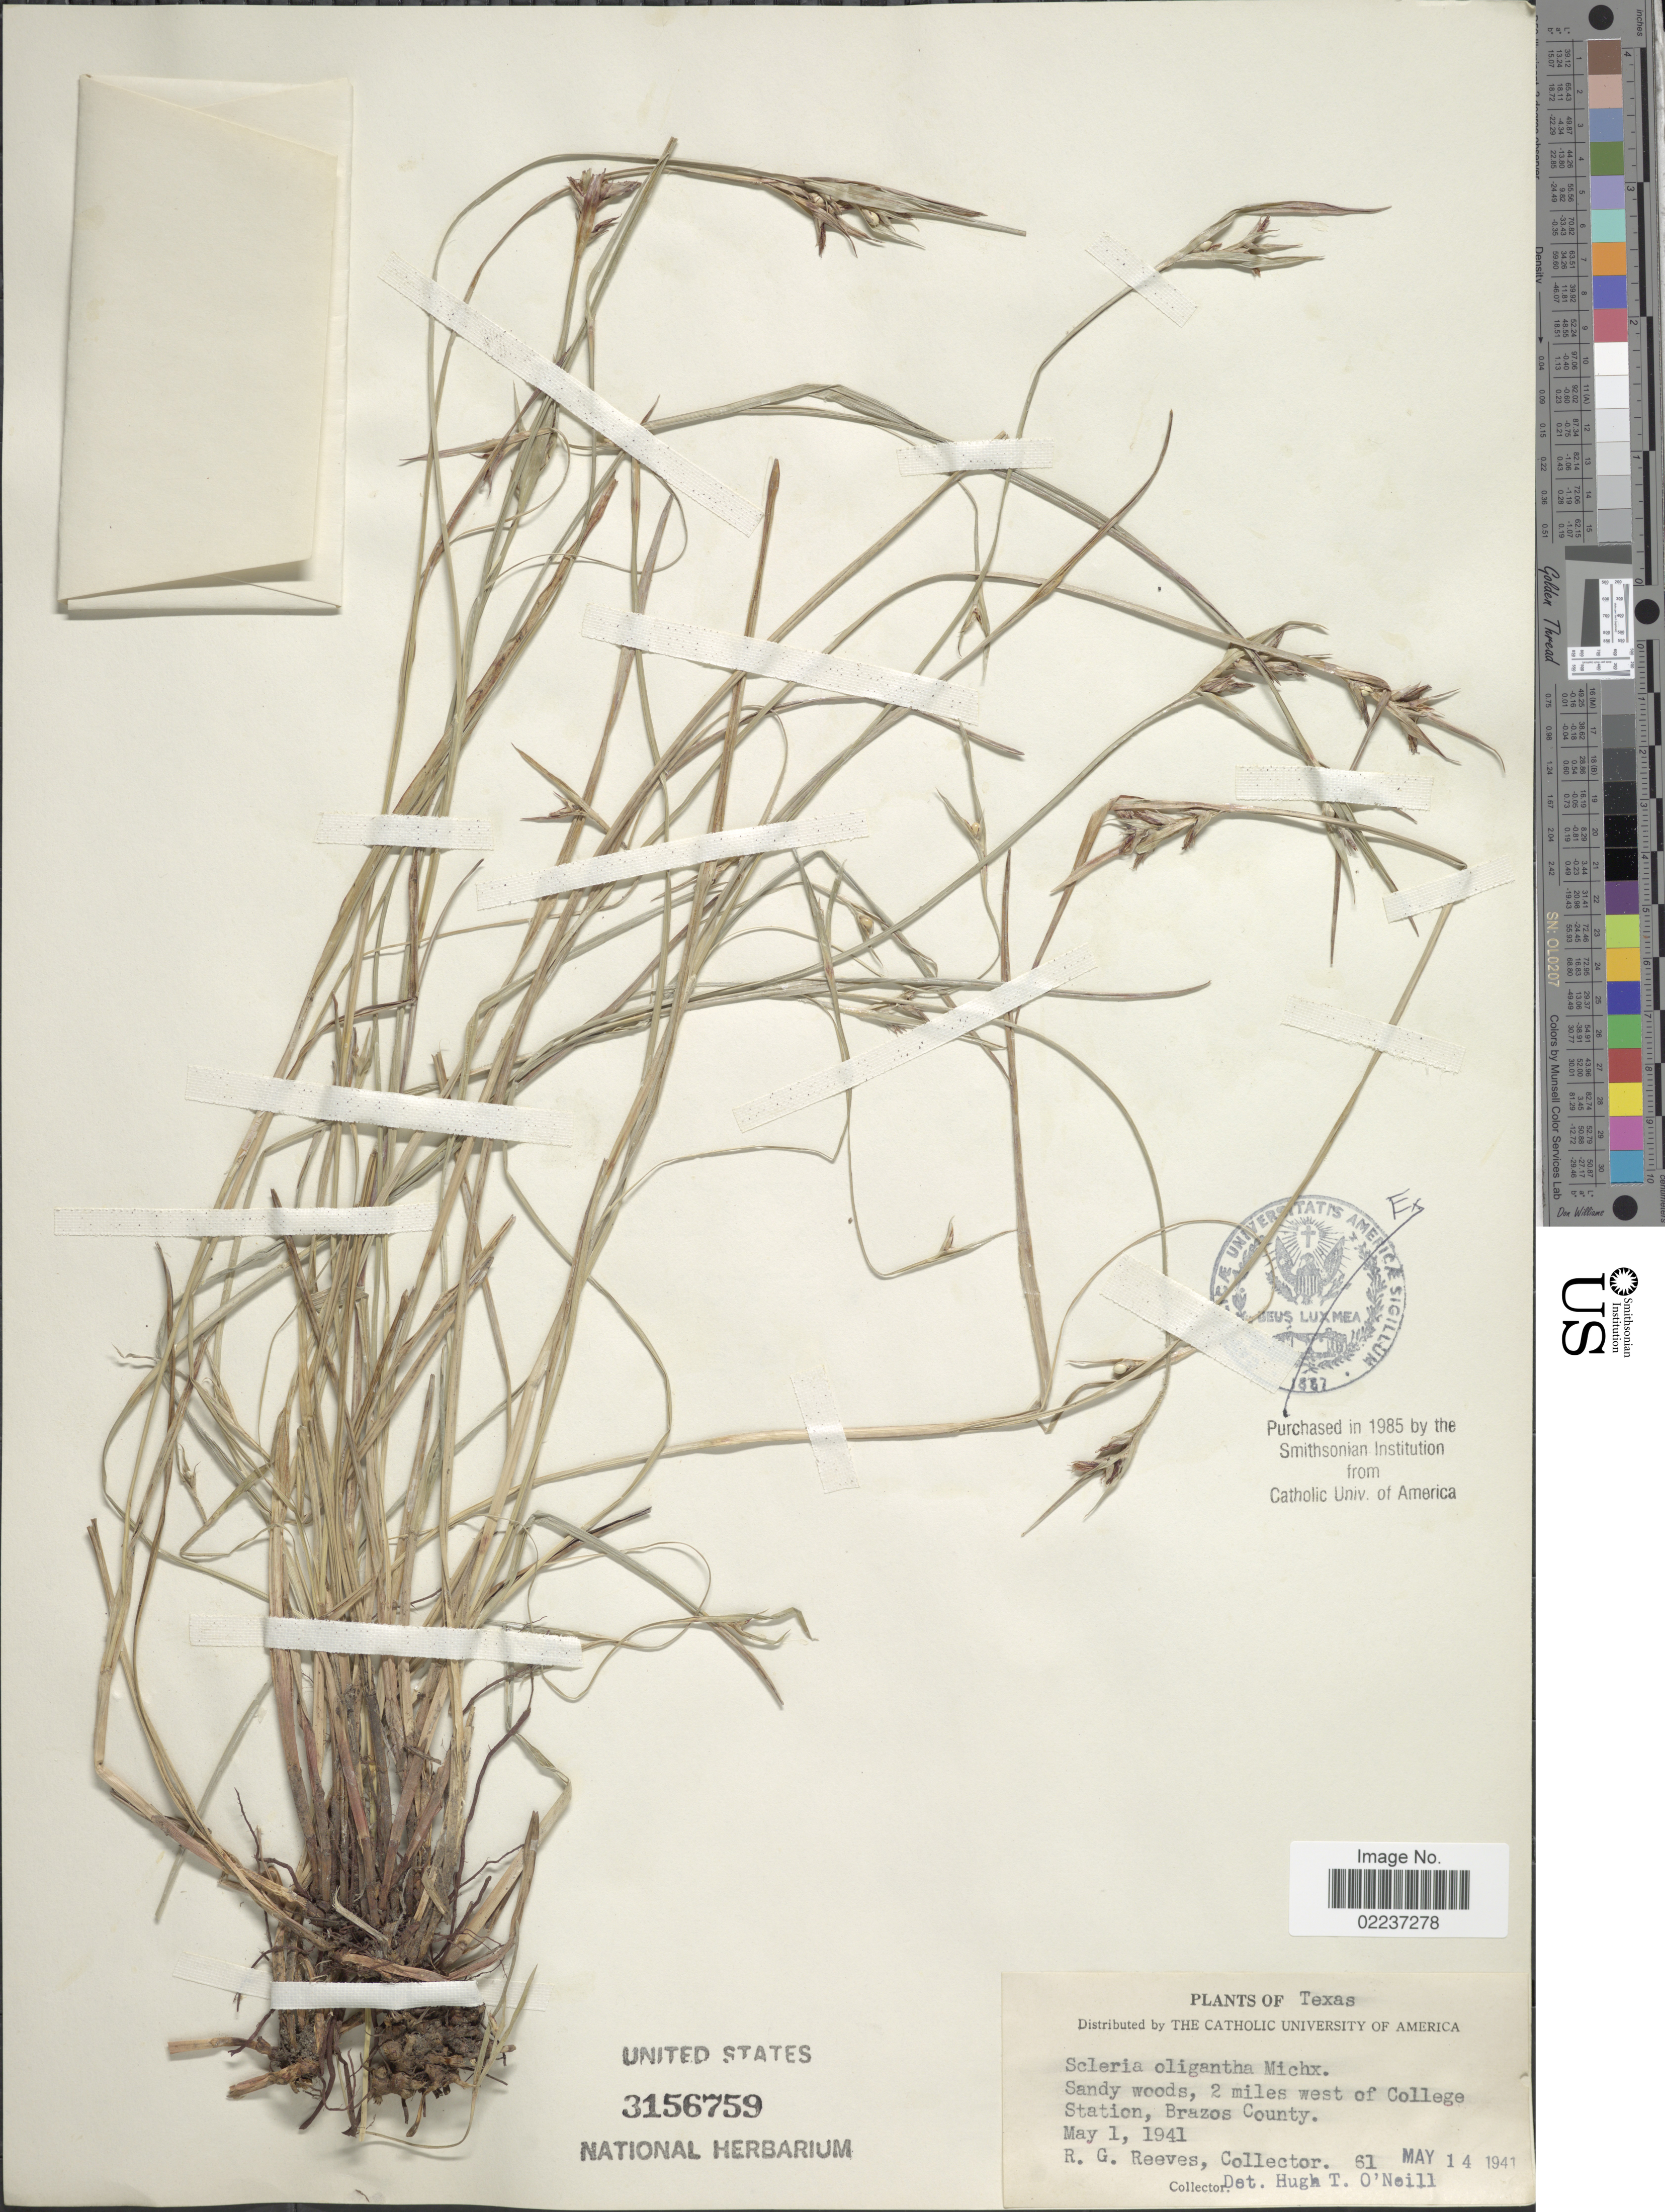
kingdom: Plantae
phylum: Tracheophyta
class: Liliopsida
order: Poales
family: Cyperaceae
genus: Scleria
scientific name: Scleria oligantha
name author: Michx.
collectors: R. G. Reeves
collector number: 61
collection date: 1941-05-01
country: United States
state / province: Texas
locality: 2 miles west of College Station, Brazos County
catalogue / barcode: US 3156759